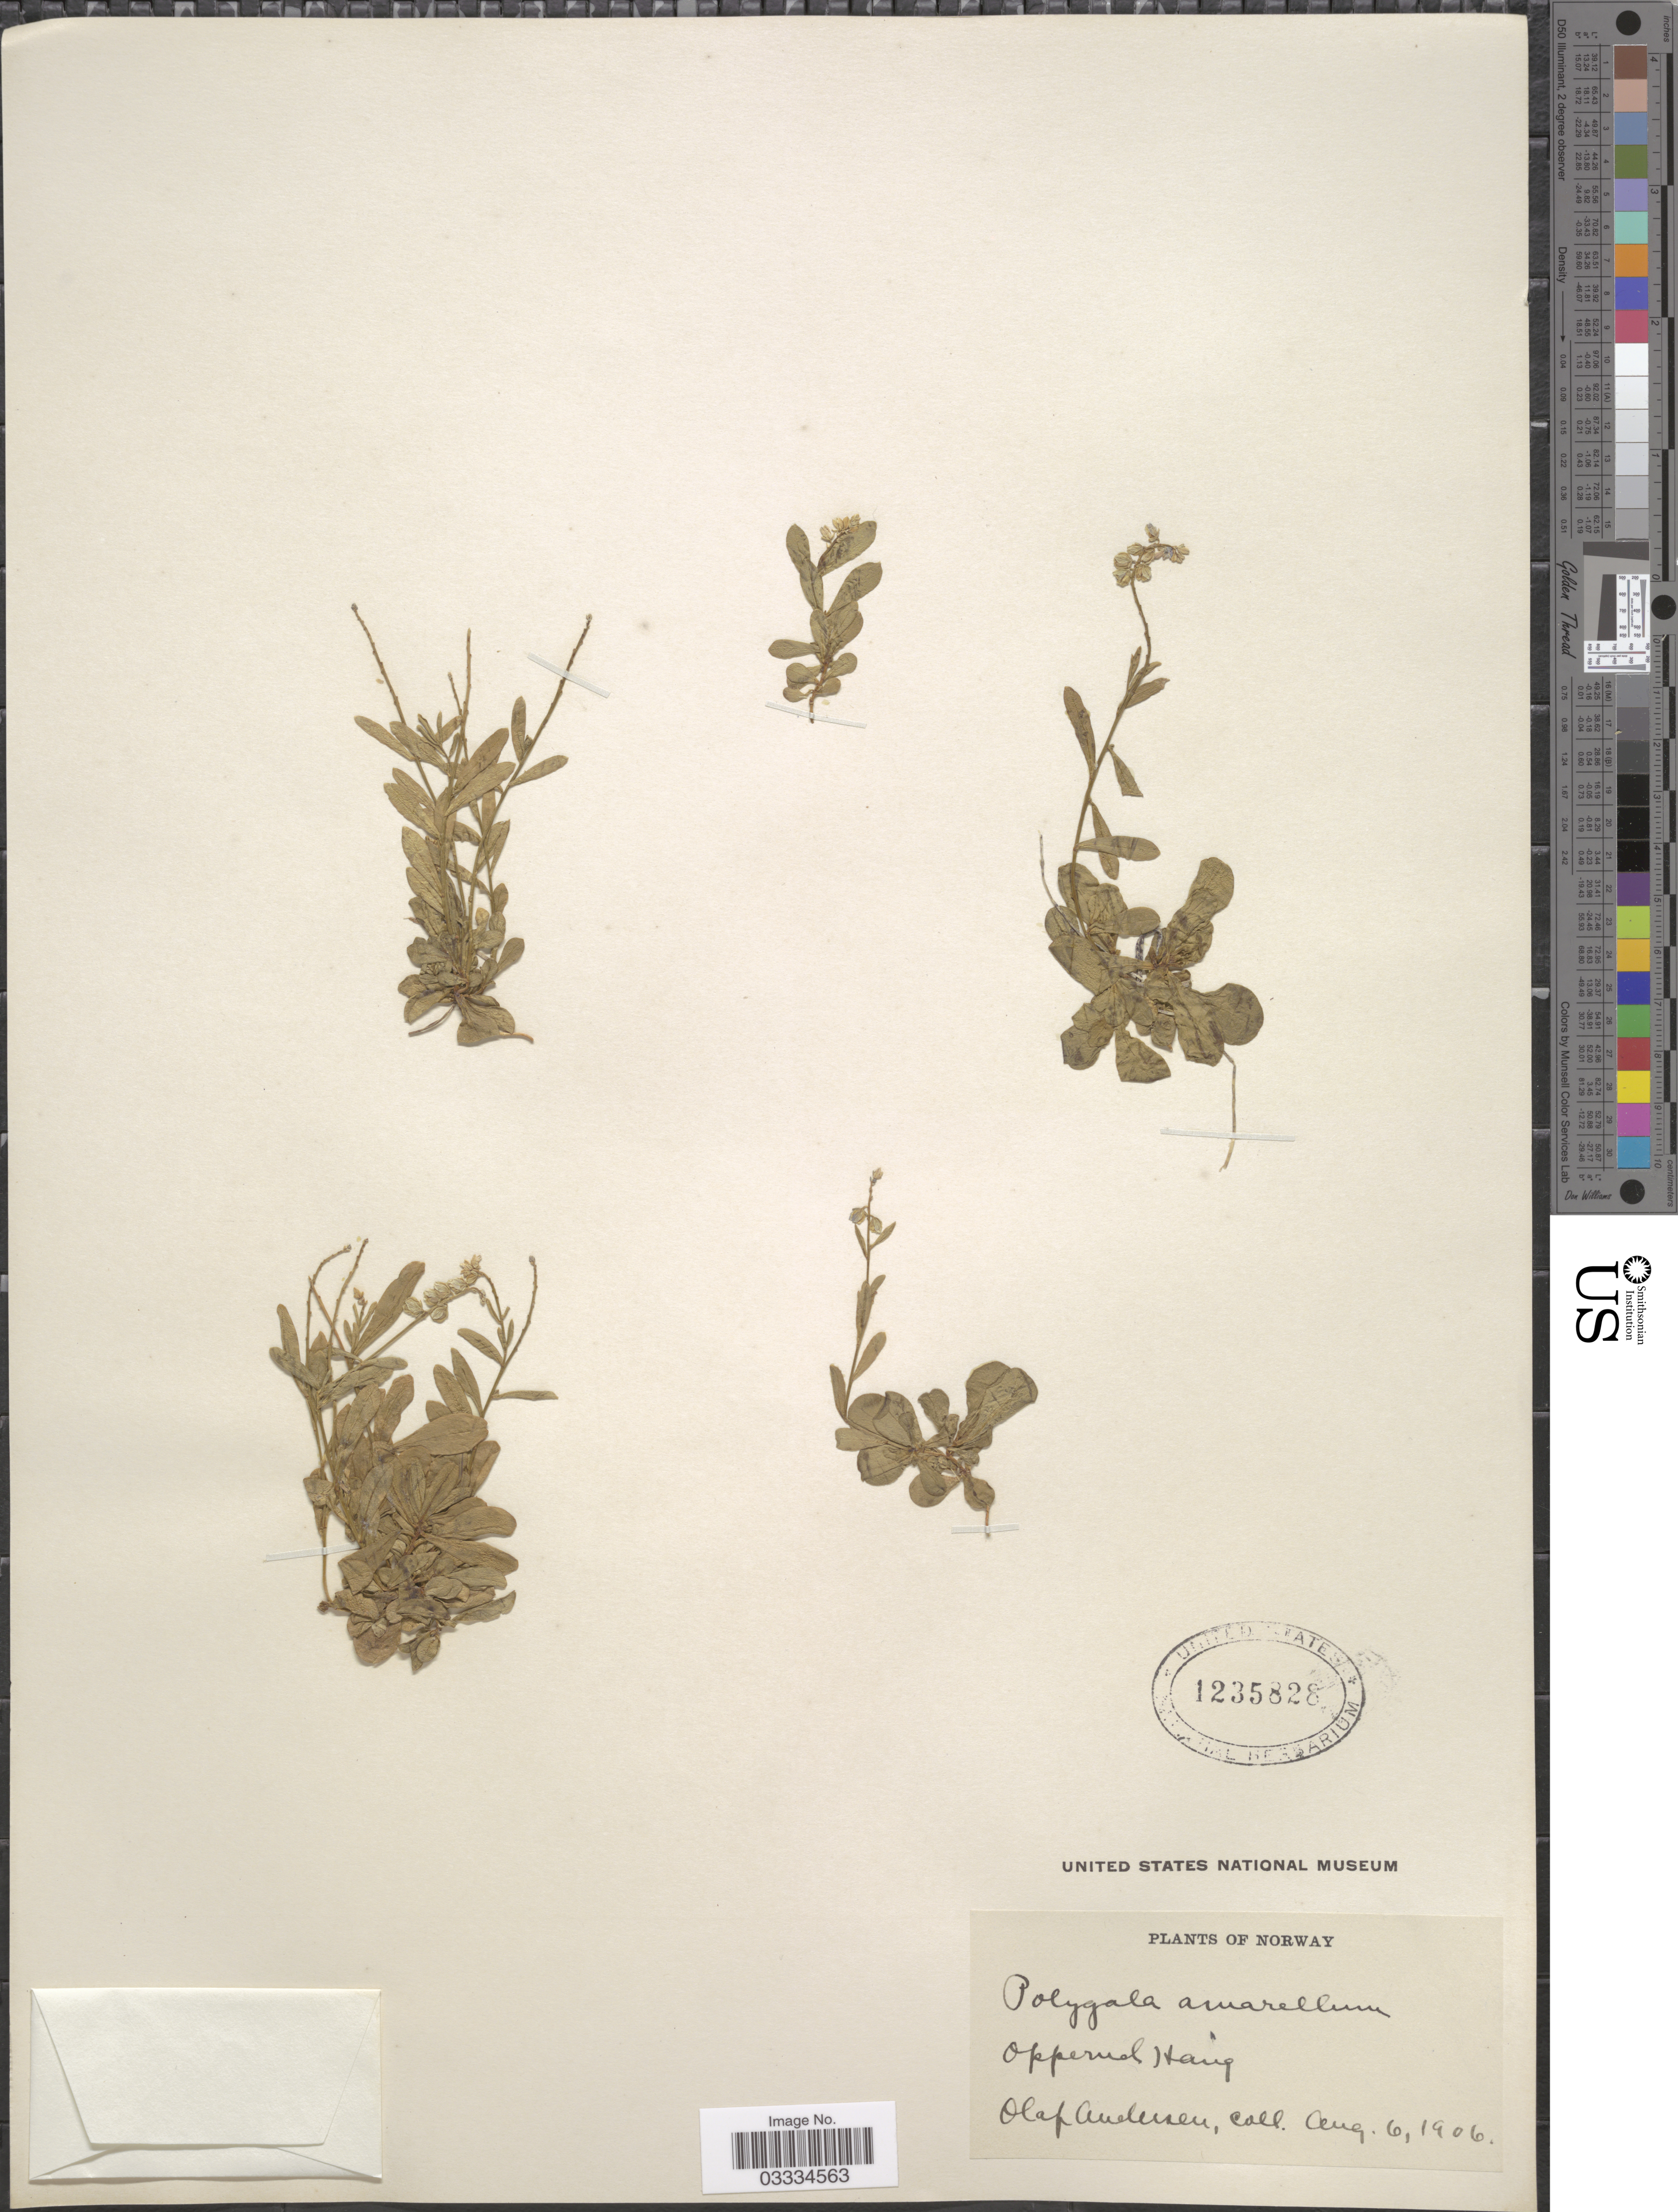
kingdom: Plantae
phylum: Tracheophyta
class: Magnoliopsida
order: Fabales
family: Polygalaceae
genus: Polygala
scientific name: Polygala amarella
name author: Crantz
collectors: O. Andersen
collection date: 1906-08-06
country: Norway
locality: Opperud Haug.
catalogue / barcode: US 1235828